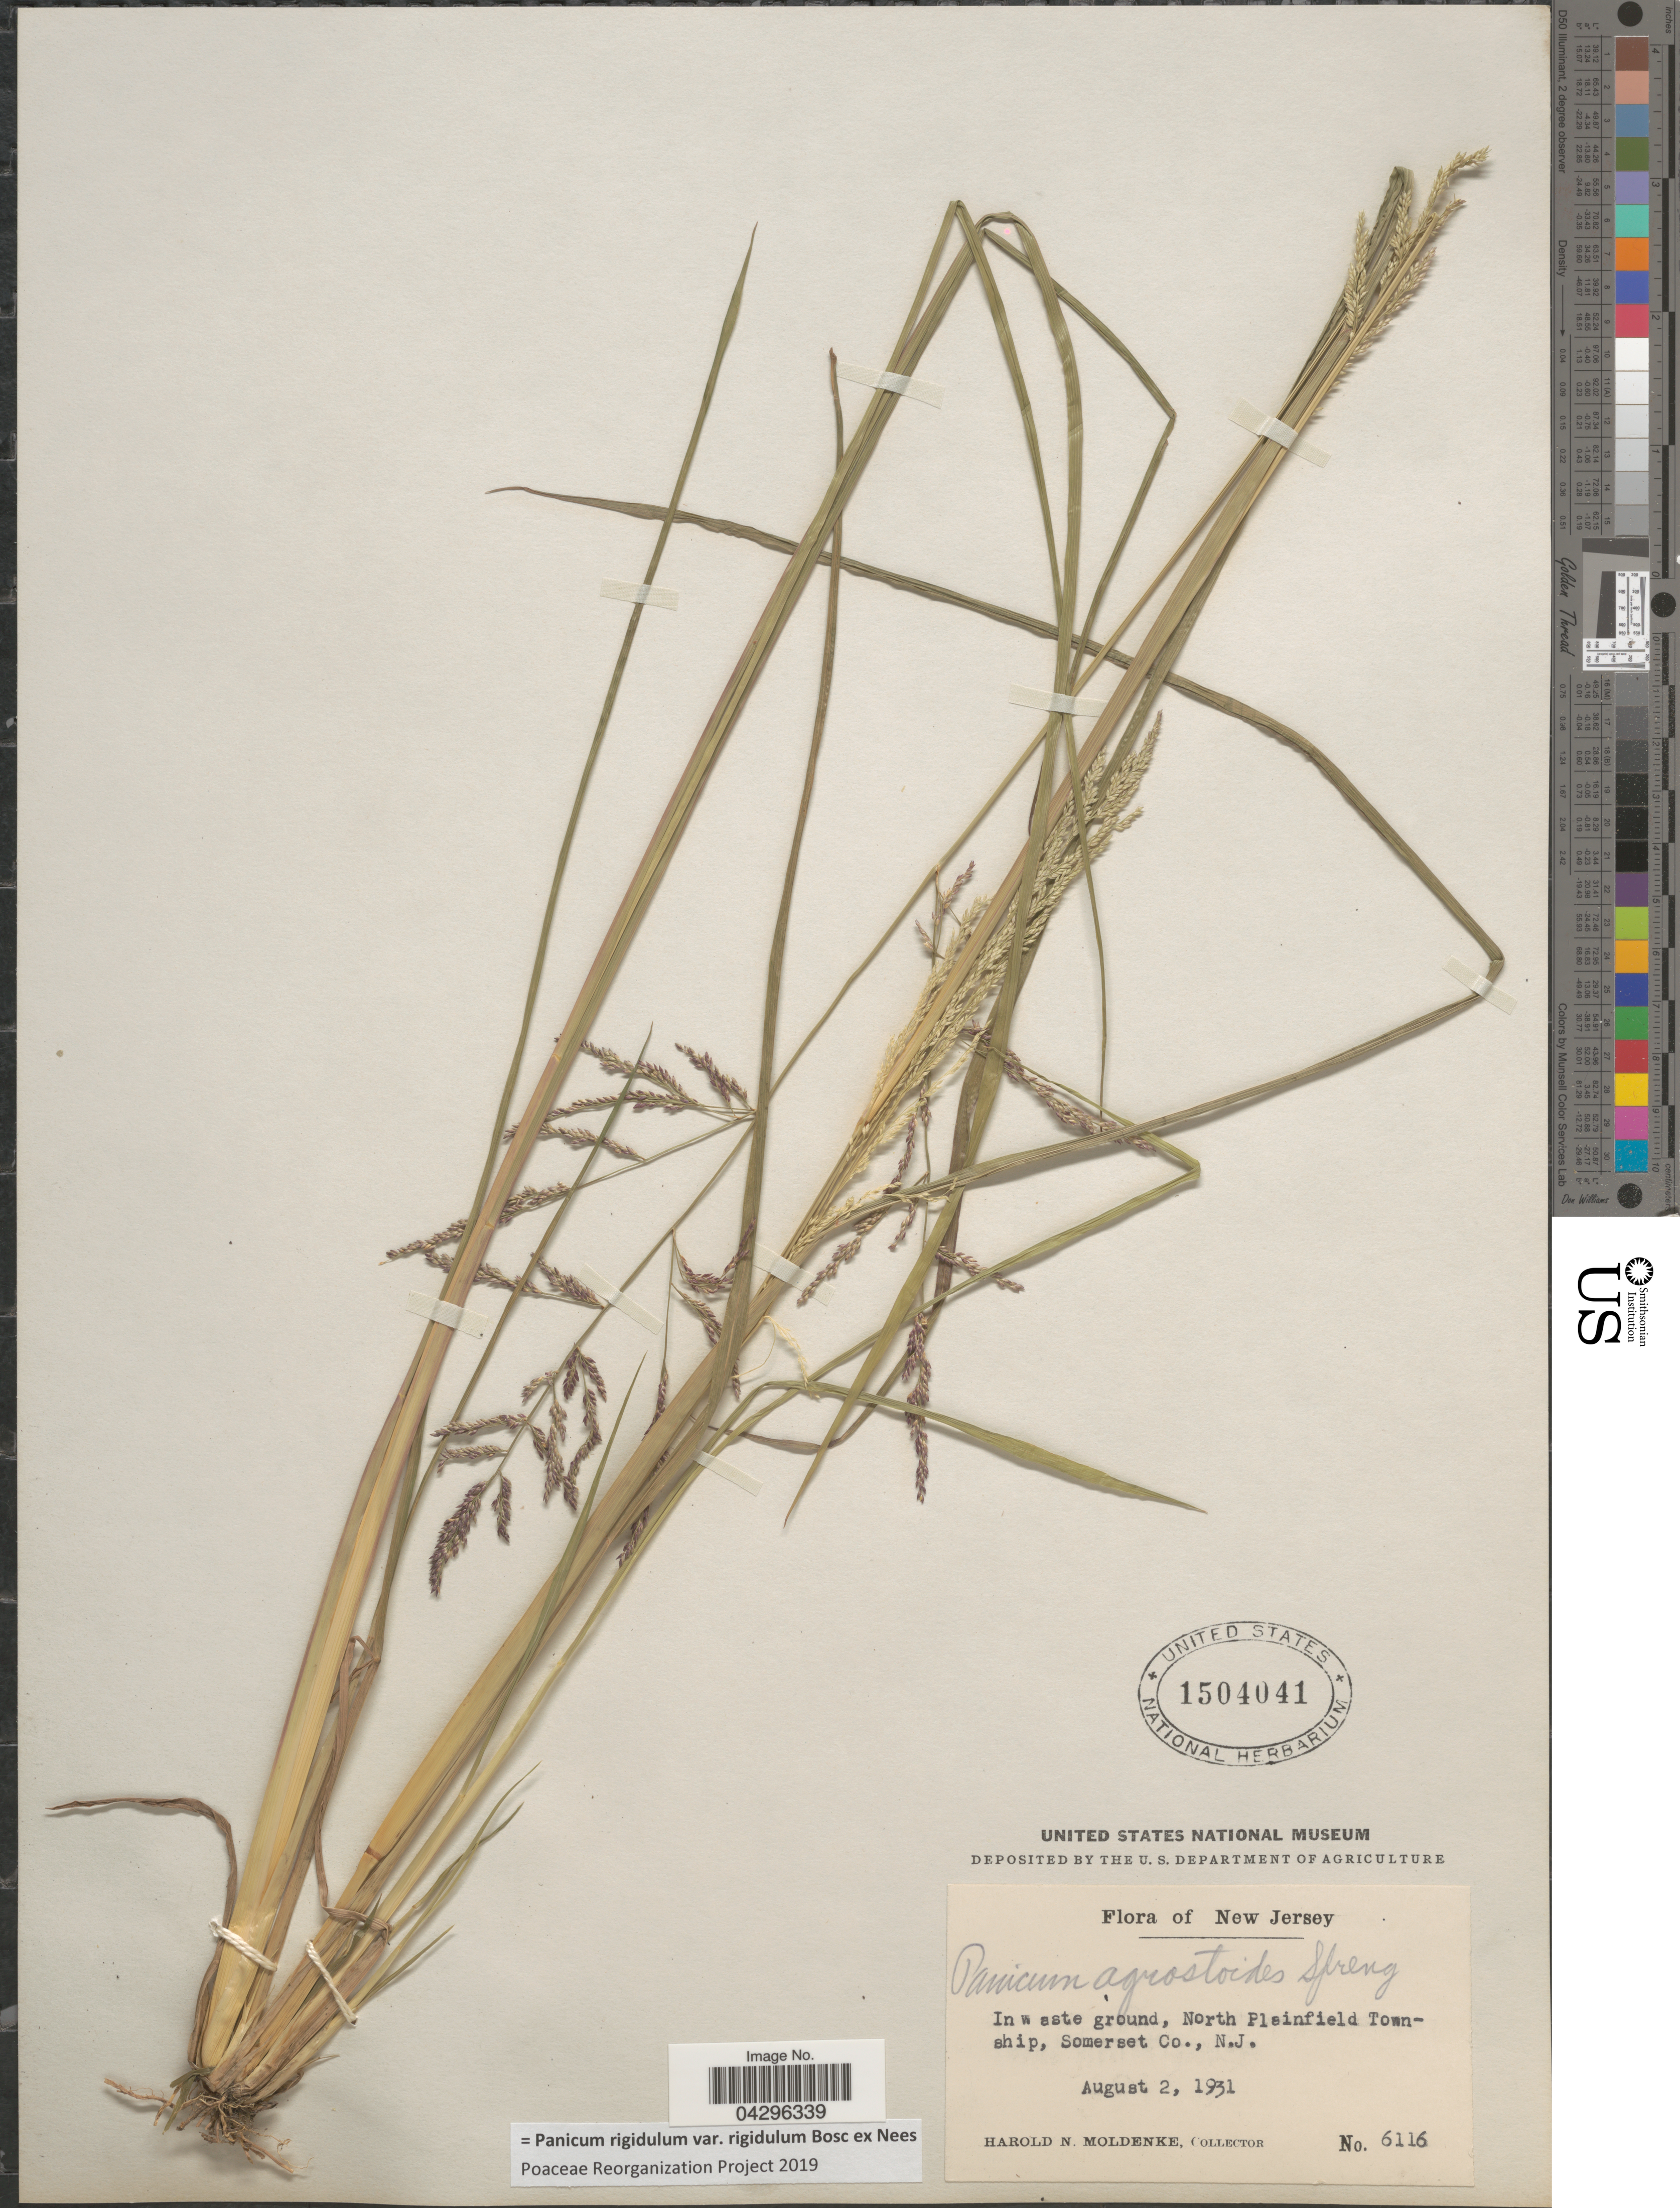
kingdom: Plantae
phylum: Tracheophyta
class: Liliopsida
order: Poales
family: Poaceae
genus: Panicum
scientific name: Panicum rigidulum var. rigidulum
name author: Bosc ex Nees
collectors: H. N. Moldenke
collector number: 6116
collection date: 1931-08-02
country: United States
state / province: New Jersey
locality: In waste ground, North Plainfield Township, Somerset Co.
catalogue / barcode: US 1504041